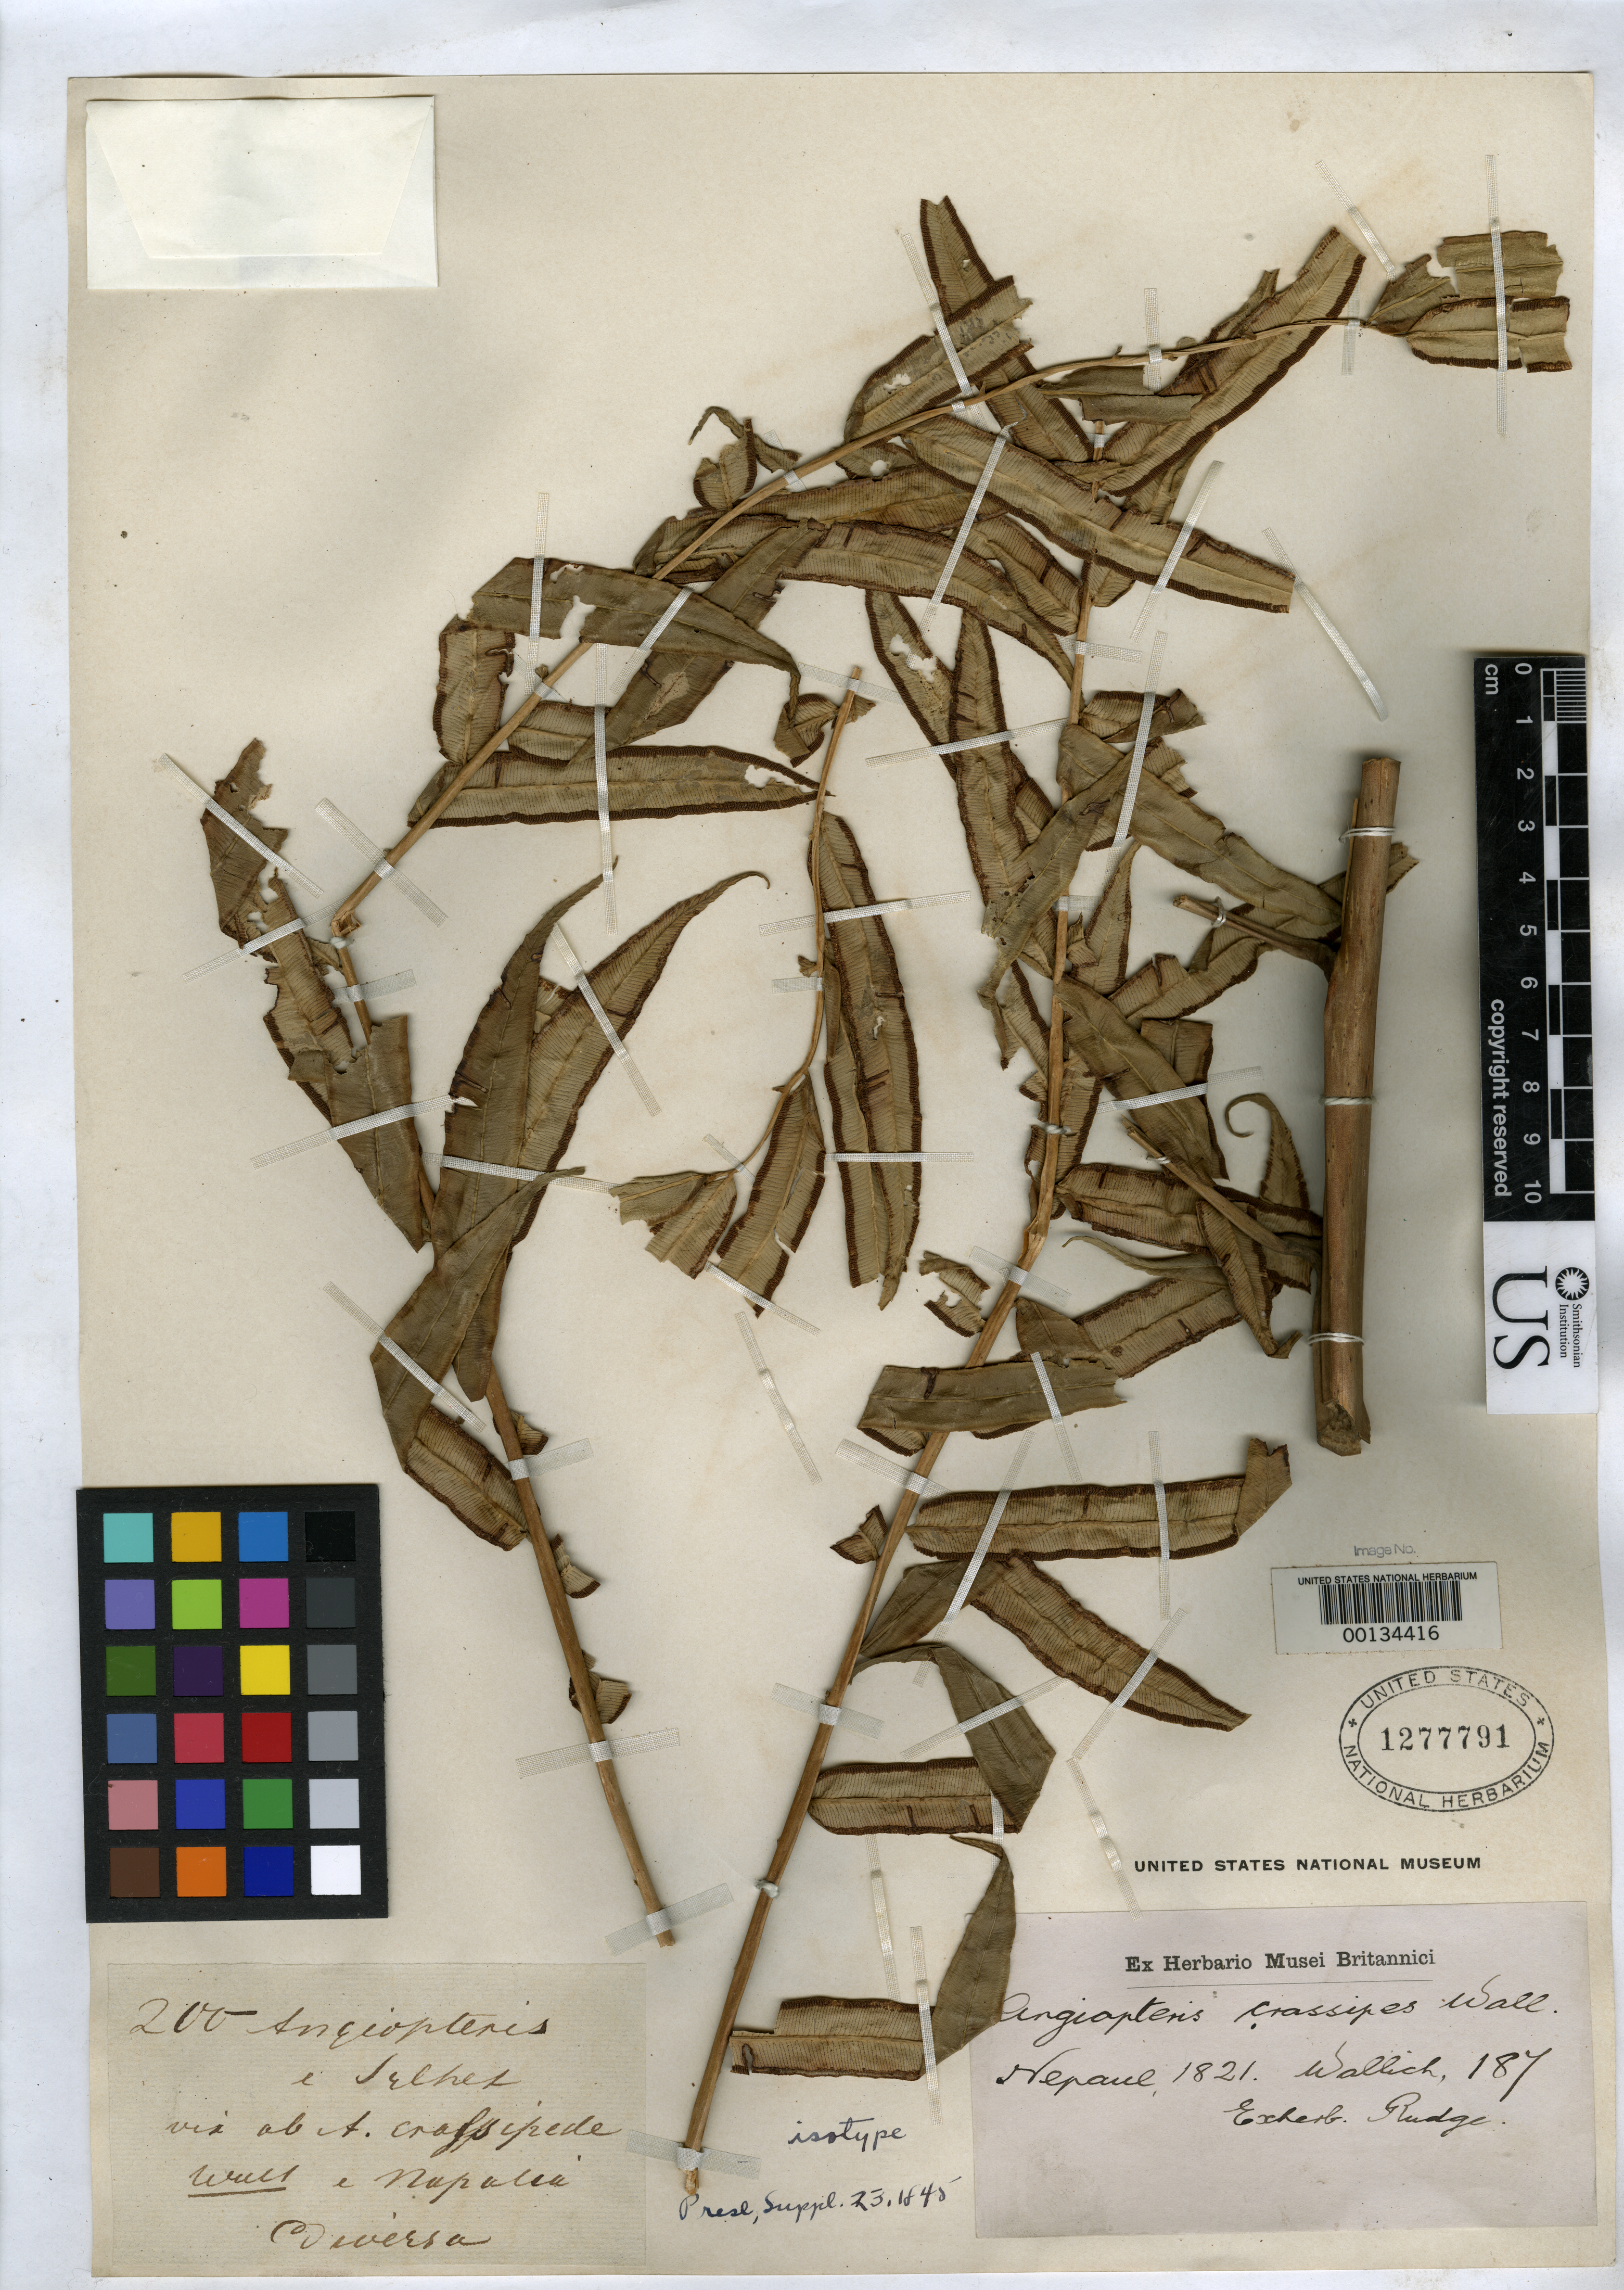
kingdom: Plantae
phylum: Tracheophyta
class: Polypodiopsida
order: Marattiales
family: Marattiaceae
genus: Angiopteris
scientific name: Angiopteris crassipes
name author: Wall. ex C. Presl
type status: Type Collection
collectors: N. Wallich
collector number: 187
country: Nepal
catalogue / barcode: US 1277791